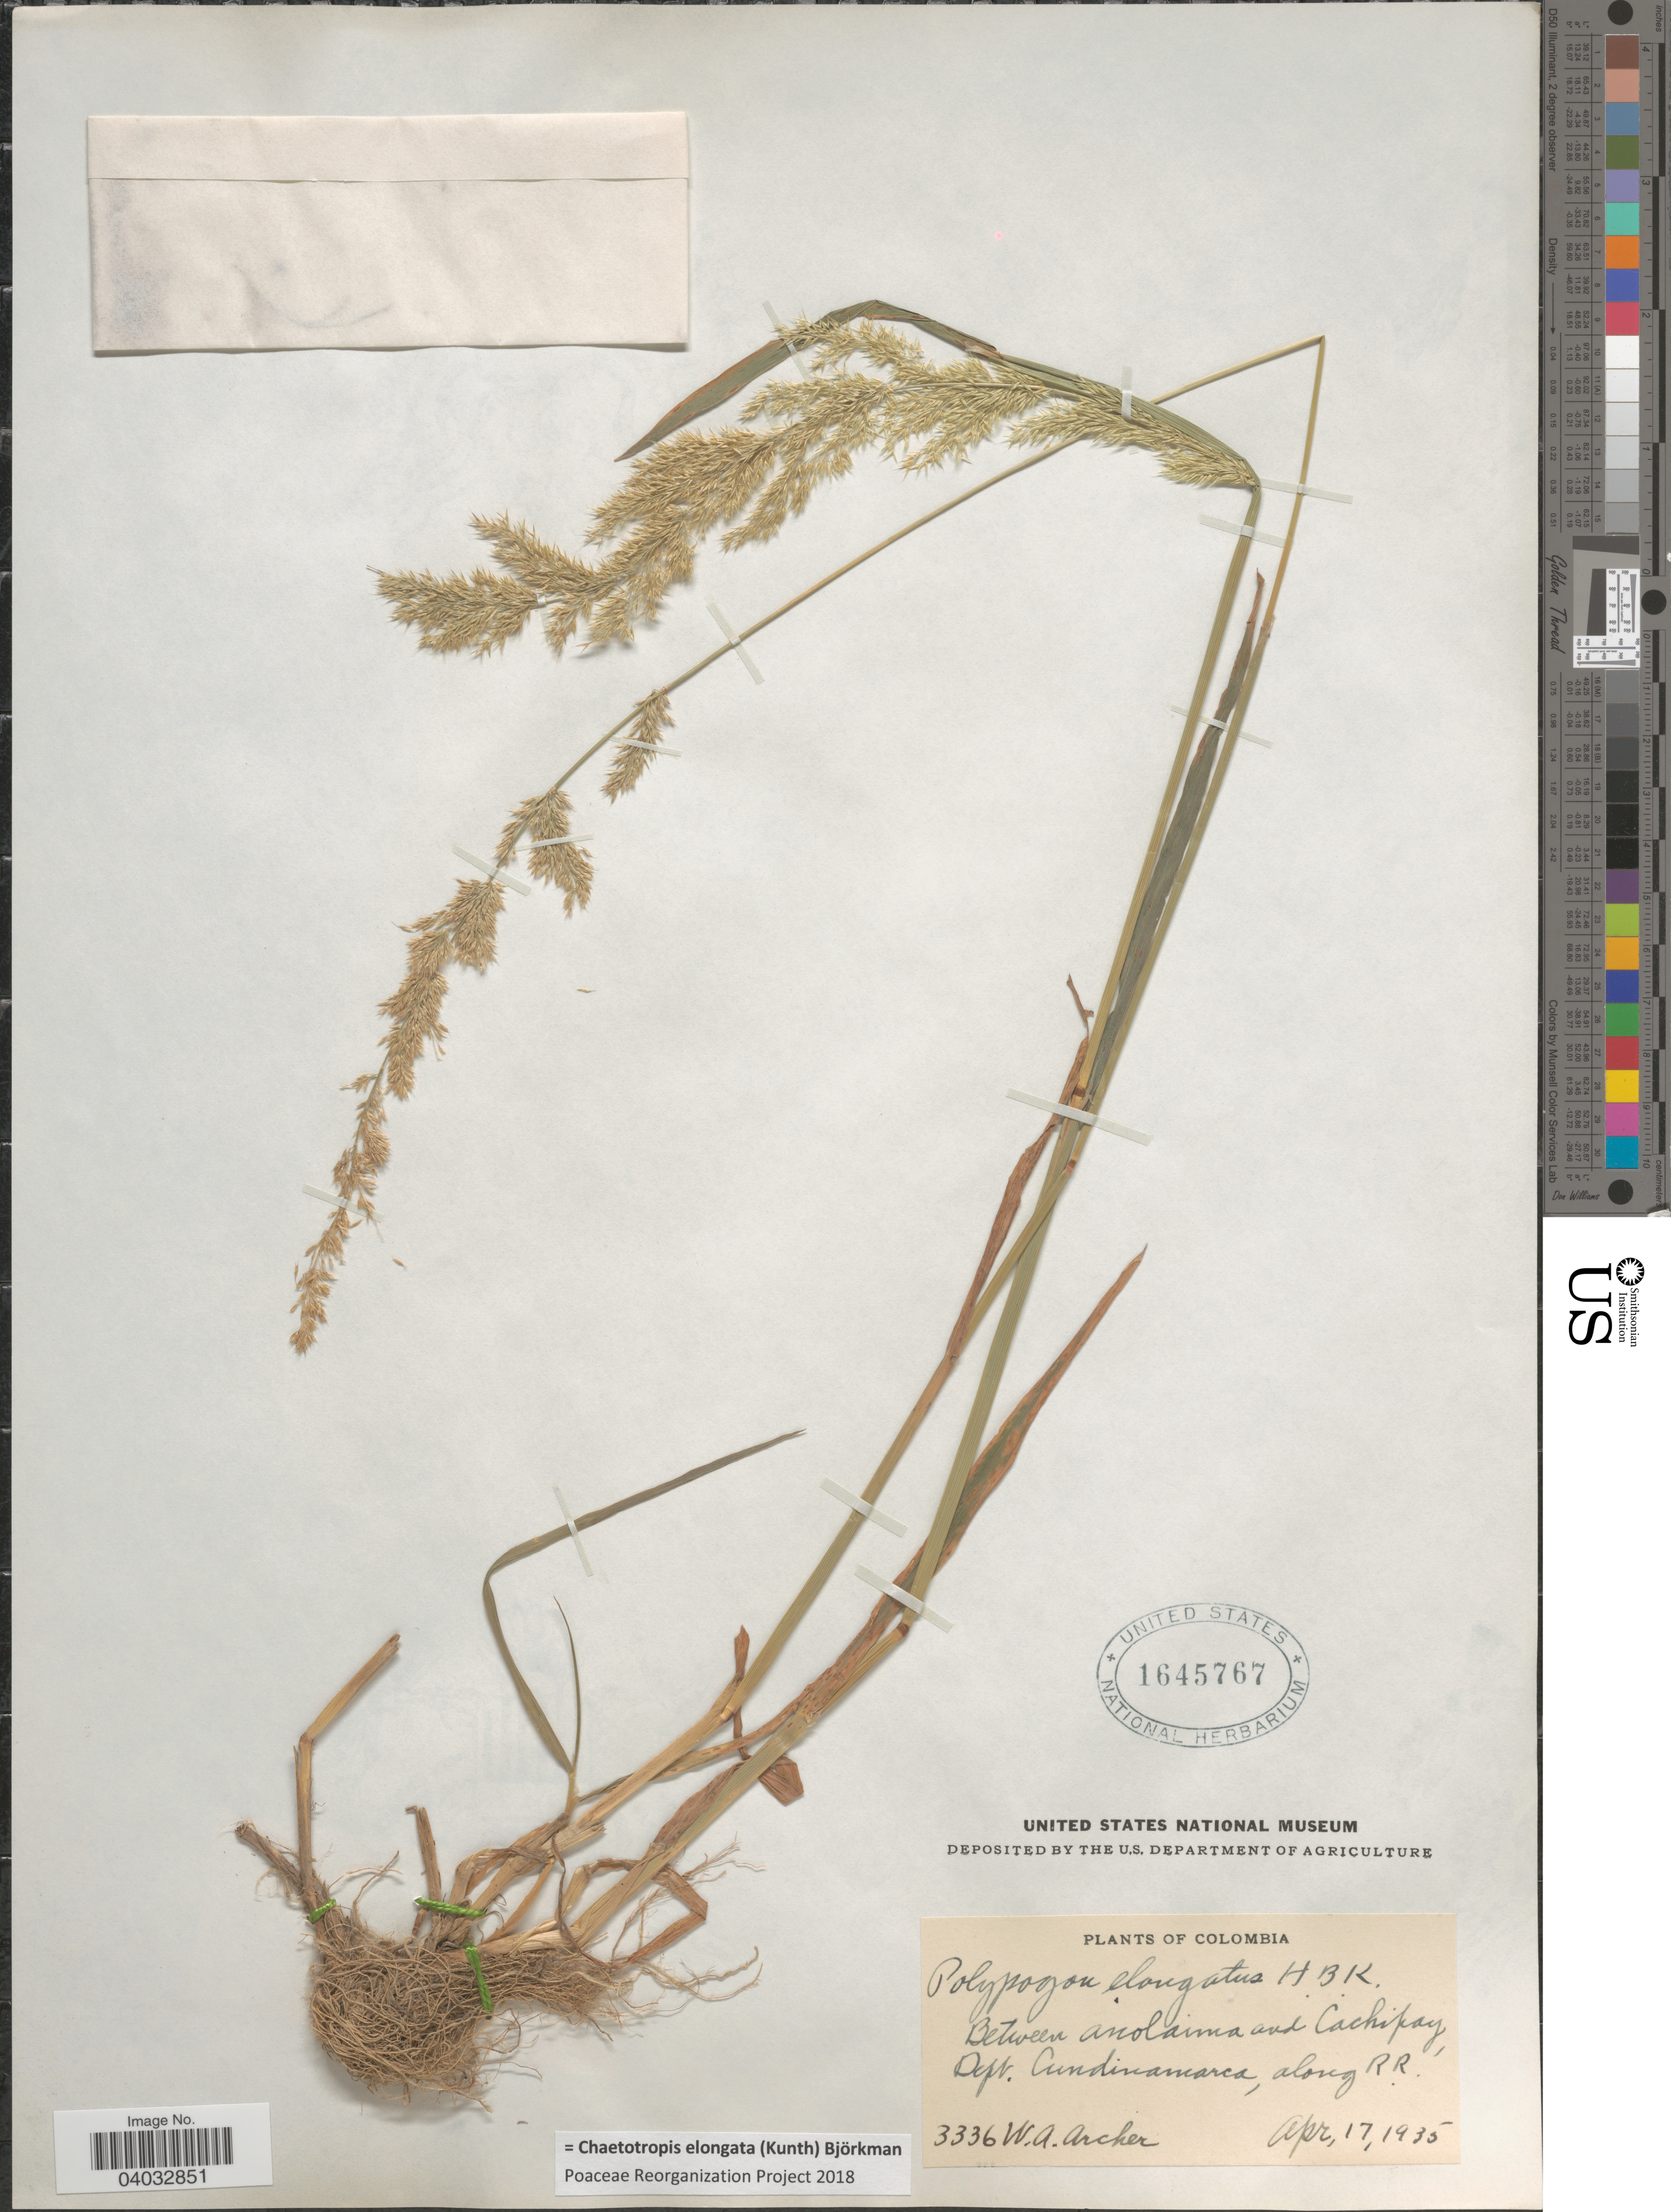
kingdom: Plantae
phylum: Tracheophyta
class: Liliopsida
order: Poales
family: Poaceae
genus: Chaetotropis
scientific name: Chaetotropis elongata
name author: (Kunth) Björkman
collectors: W. Archer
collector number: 3336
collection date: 1935-04-17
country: Colombia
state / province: Cundinamarca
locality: Between Anolaima and Cachipay. Dept. Cundinamarca, along R.R.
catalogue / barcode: US 1645767